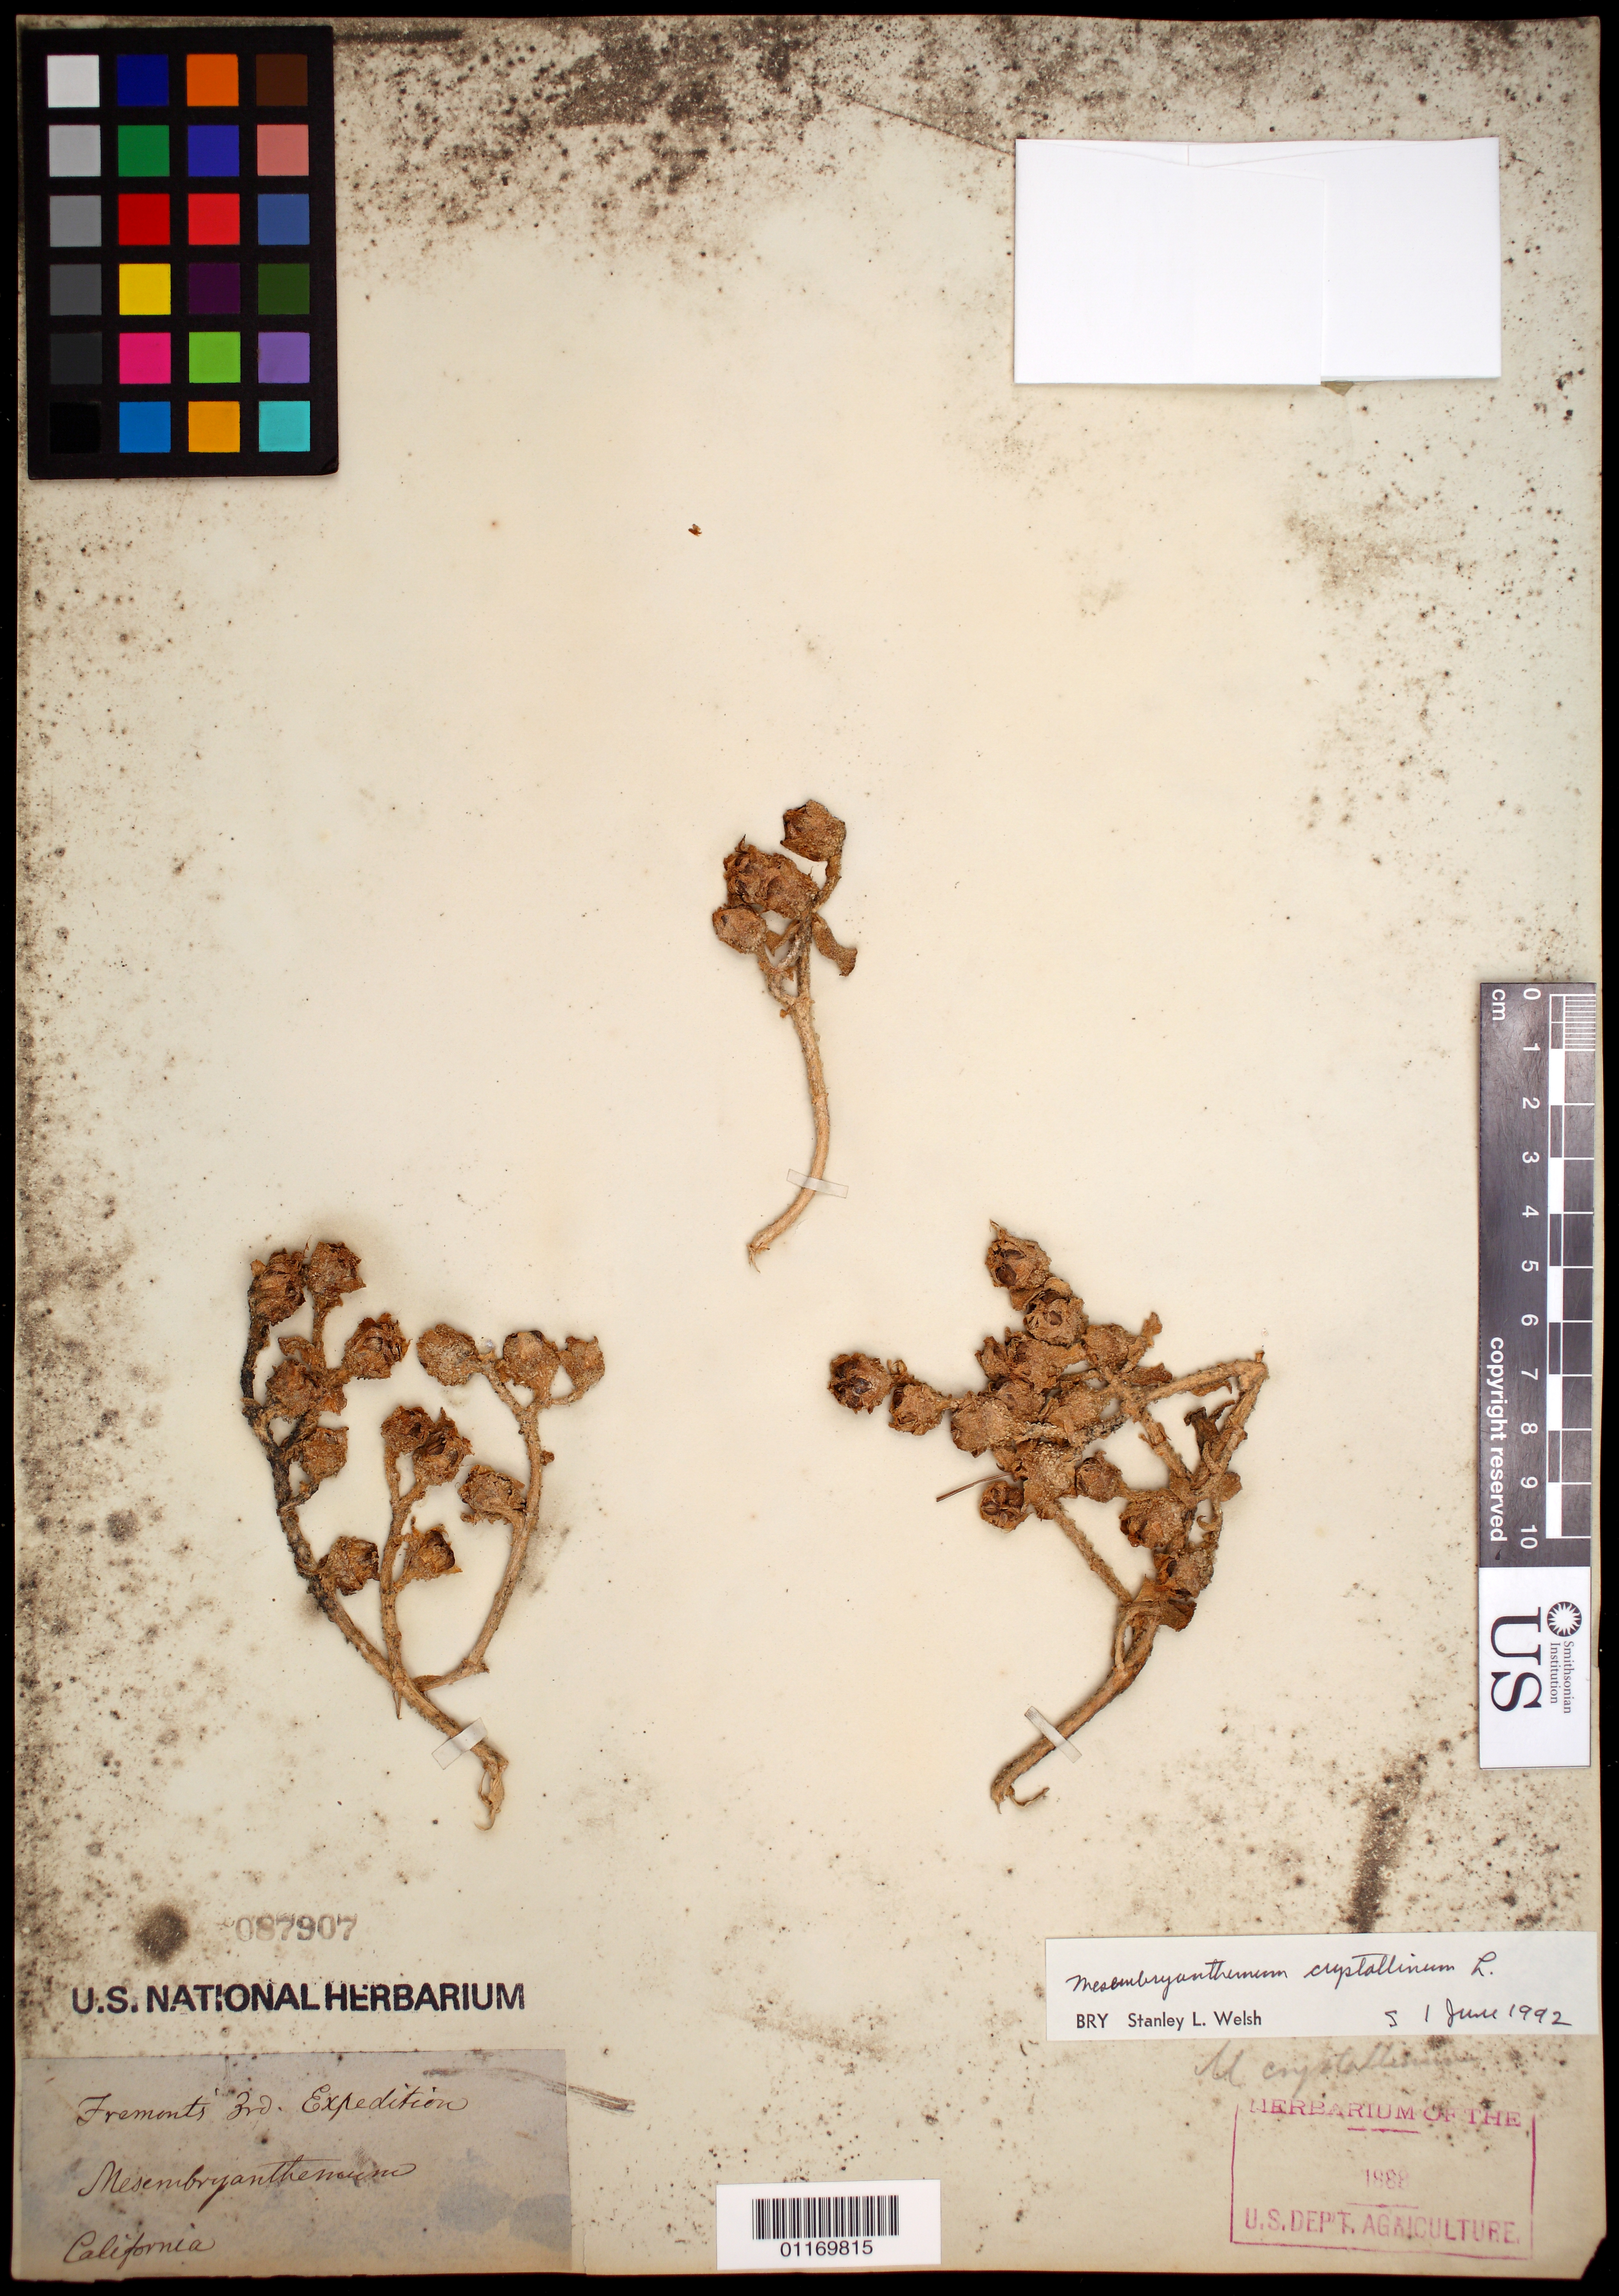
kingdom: Plantae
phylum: Tracheophyta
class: Magnoliopsida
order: Caryophyllales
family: Aizoaceae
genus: Mesembryanthemum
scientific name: Mesembryanthemum crystallinum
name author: L.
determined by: Welsh, Stanley L., (BRY), Brigham Young University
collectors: J. C. Frémont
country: United States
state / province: California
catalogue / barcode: US 87907